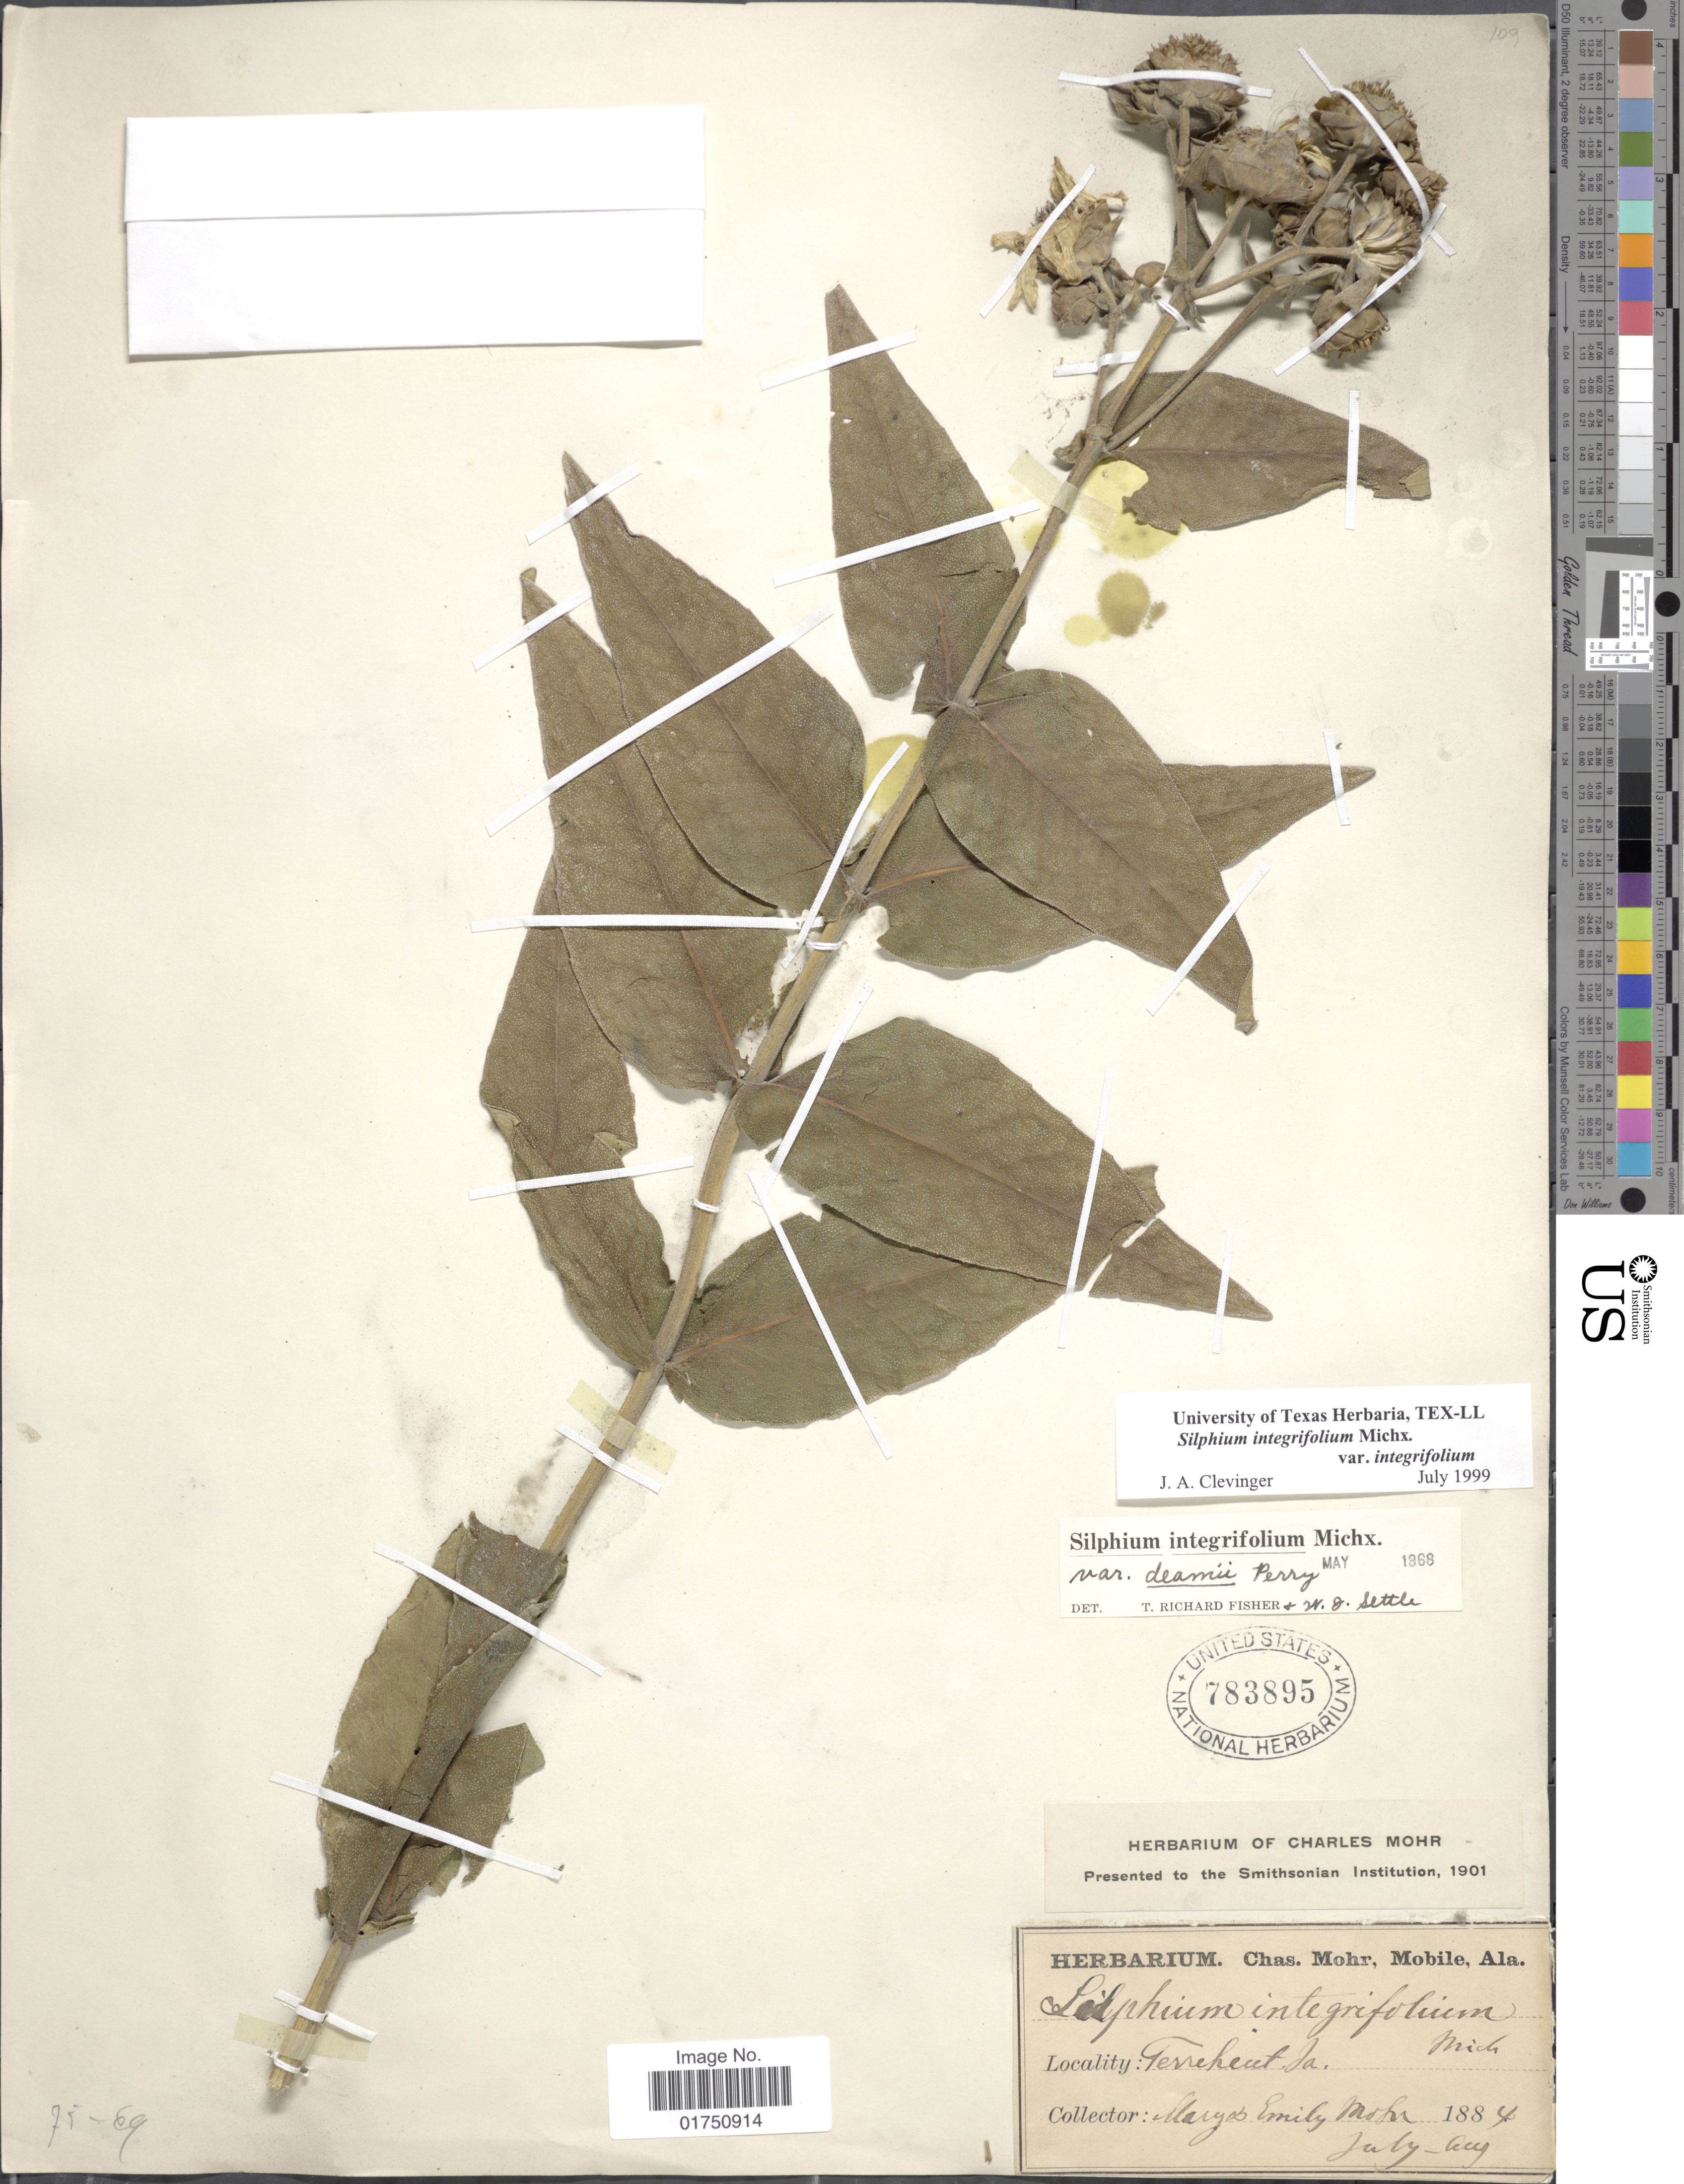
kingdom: Plantae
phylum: Tracheophyta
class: Magnoliopsida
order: Asterales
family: Asteraceae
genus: Silphium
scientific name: Silphium integrifolium var. integrifolium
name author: Michx.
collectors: M. Mohr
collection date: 1884-07/1884-08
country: United States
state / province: Louisiana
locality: Mobile, Terreheut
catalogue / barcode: US 783895